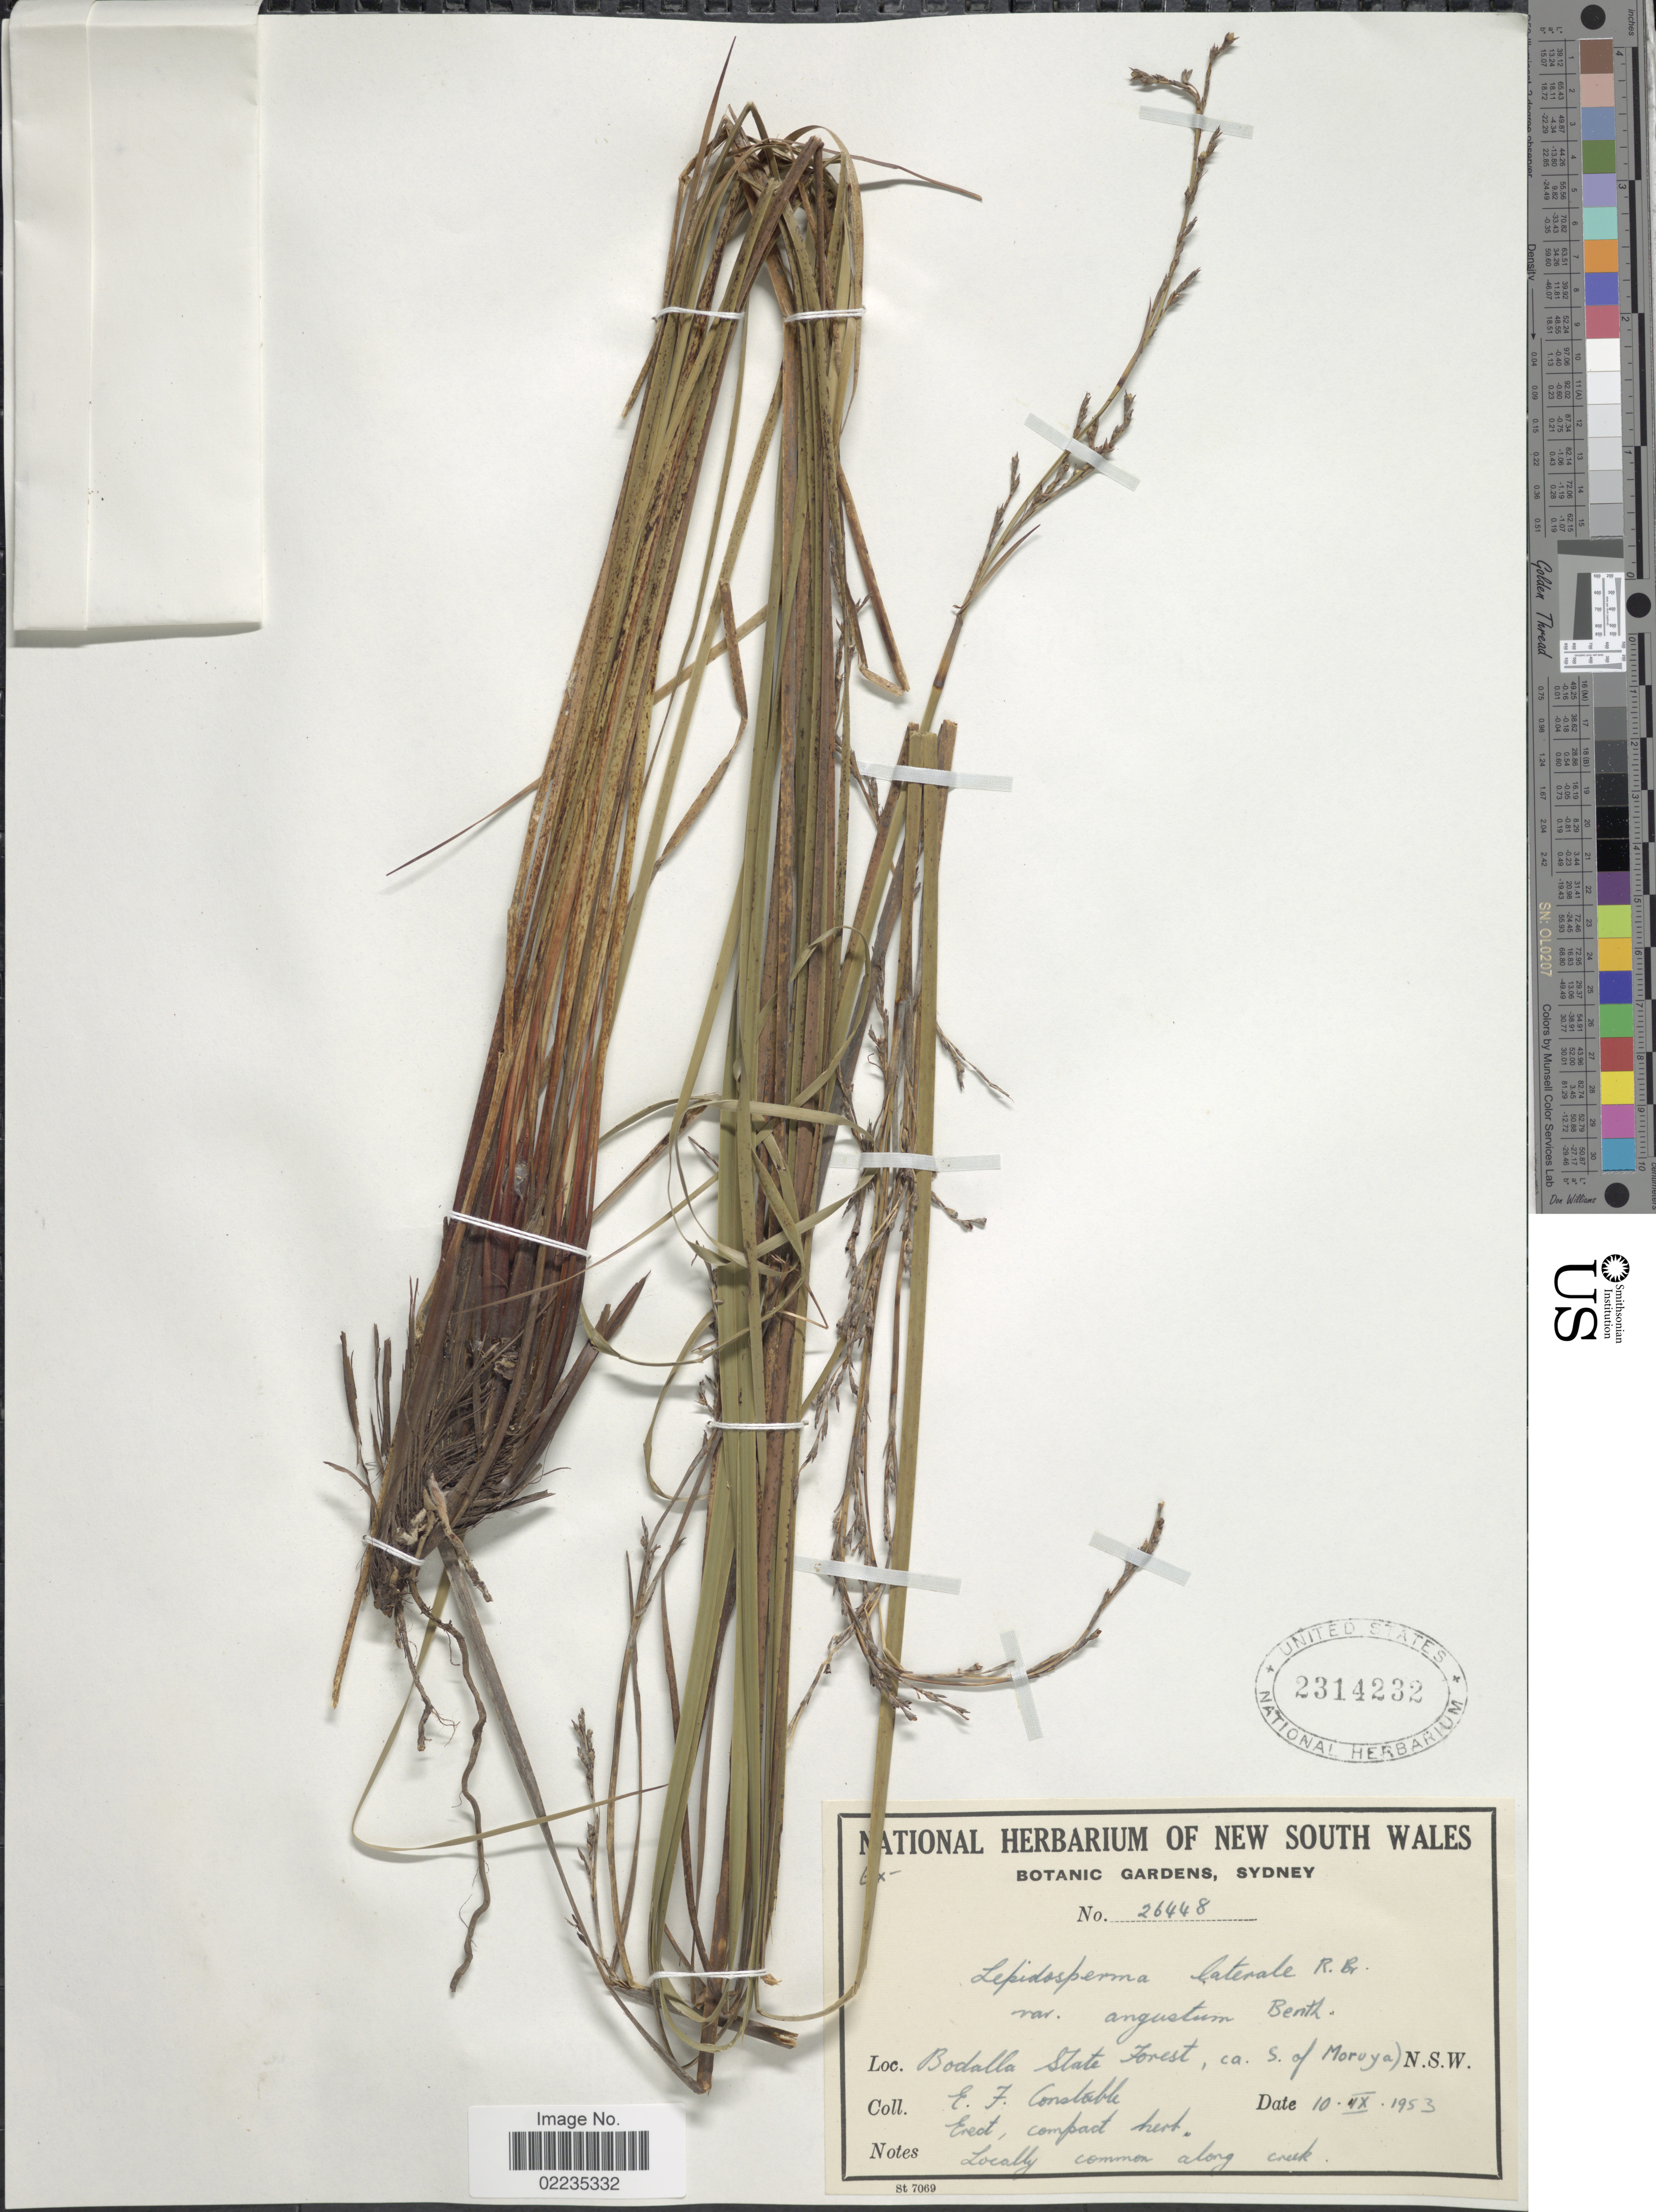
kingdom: Plantae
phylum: Tracheophyta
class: Liliopsida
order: Poales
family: Cyperaceae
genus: Lepidosperma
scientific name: Lepidosperma laterale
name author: R. Br.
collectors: E. F. Constable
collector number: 26448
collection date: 1953-09-10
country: Australia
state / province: New South Wales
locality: Bodalla State Forest, S. of Moruya) N.S.W.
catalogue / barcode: US 2314232